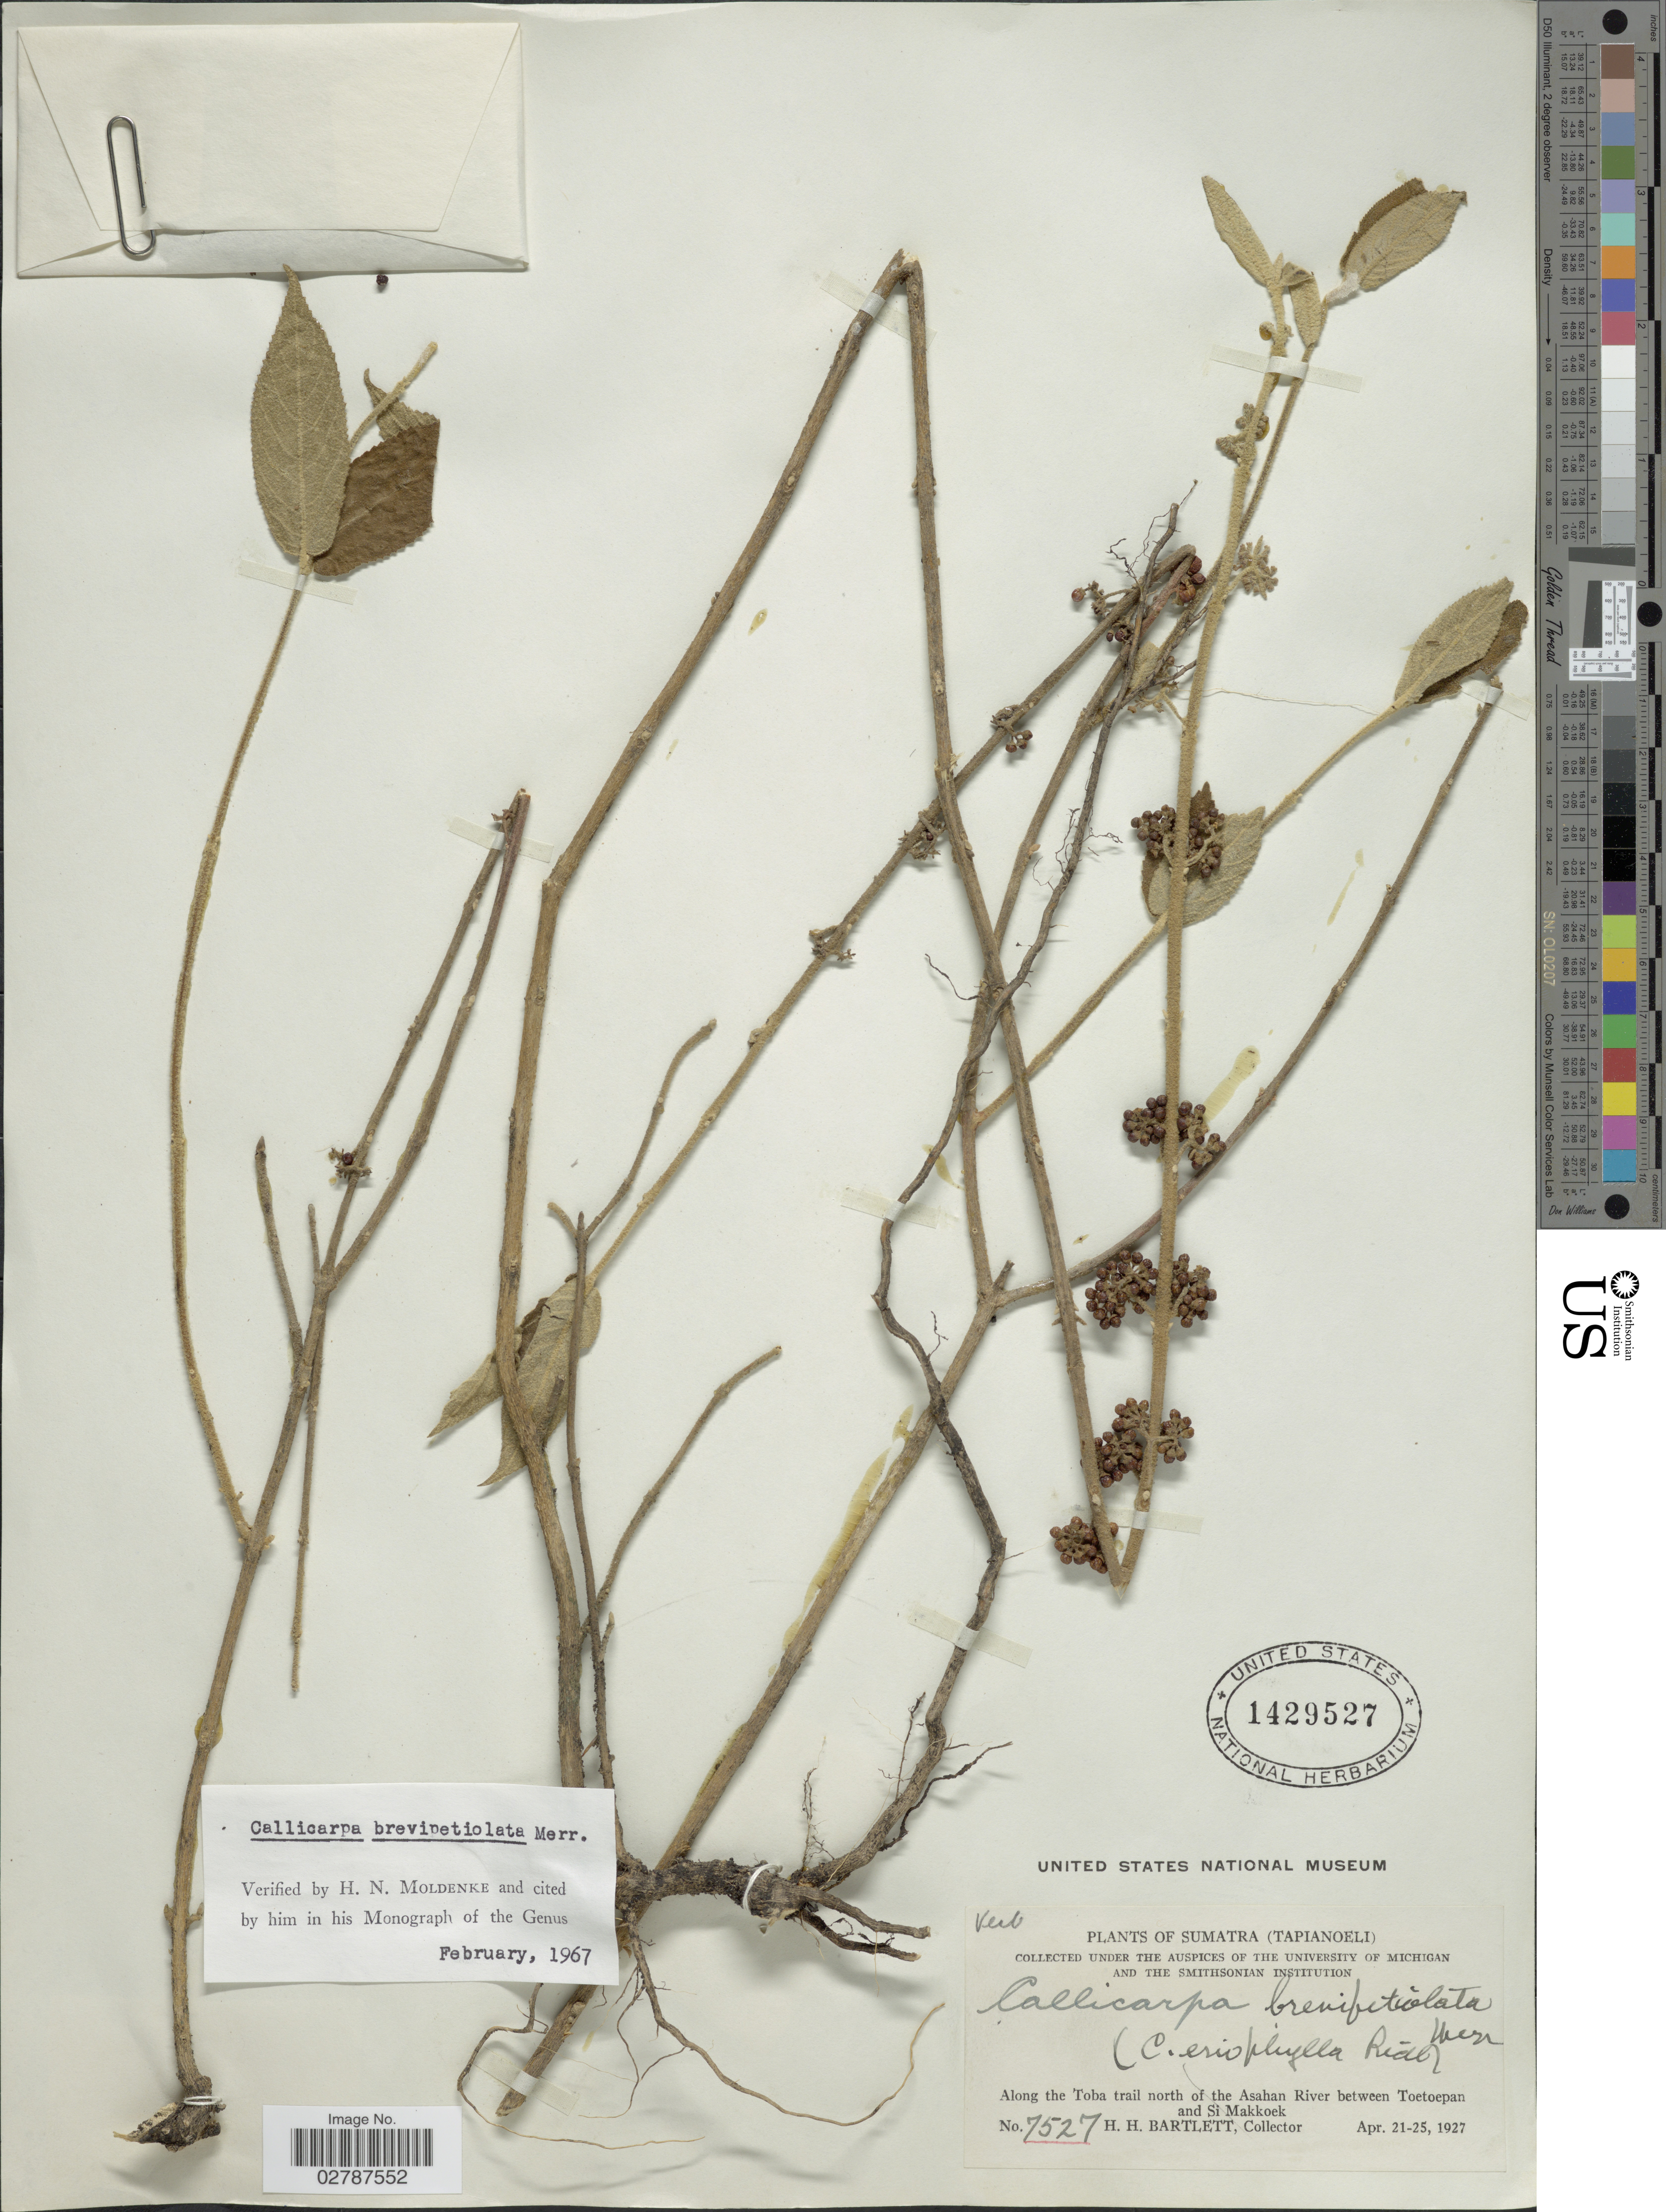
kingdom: Plantae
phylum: Tracheophyta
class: Magnoliopsida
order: Lamiales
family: Lamiaceae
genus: Callicarpa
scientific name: Callicarpa brevipetiolata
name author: Merr.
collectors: H. H. Bartlett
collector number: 7527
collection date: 1927-04-21/1927-04-25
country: Indonesia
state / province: Sumatra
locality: (Tapianoeli). Along the Toba trail north of the Asahan River between Toetoepan and Si Makkoek.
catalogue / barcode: US 1429527